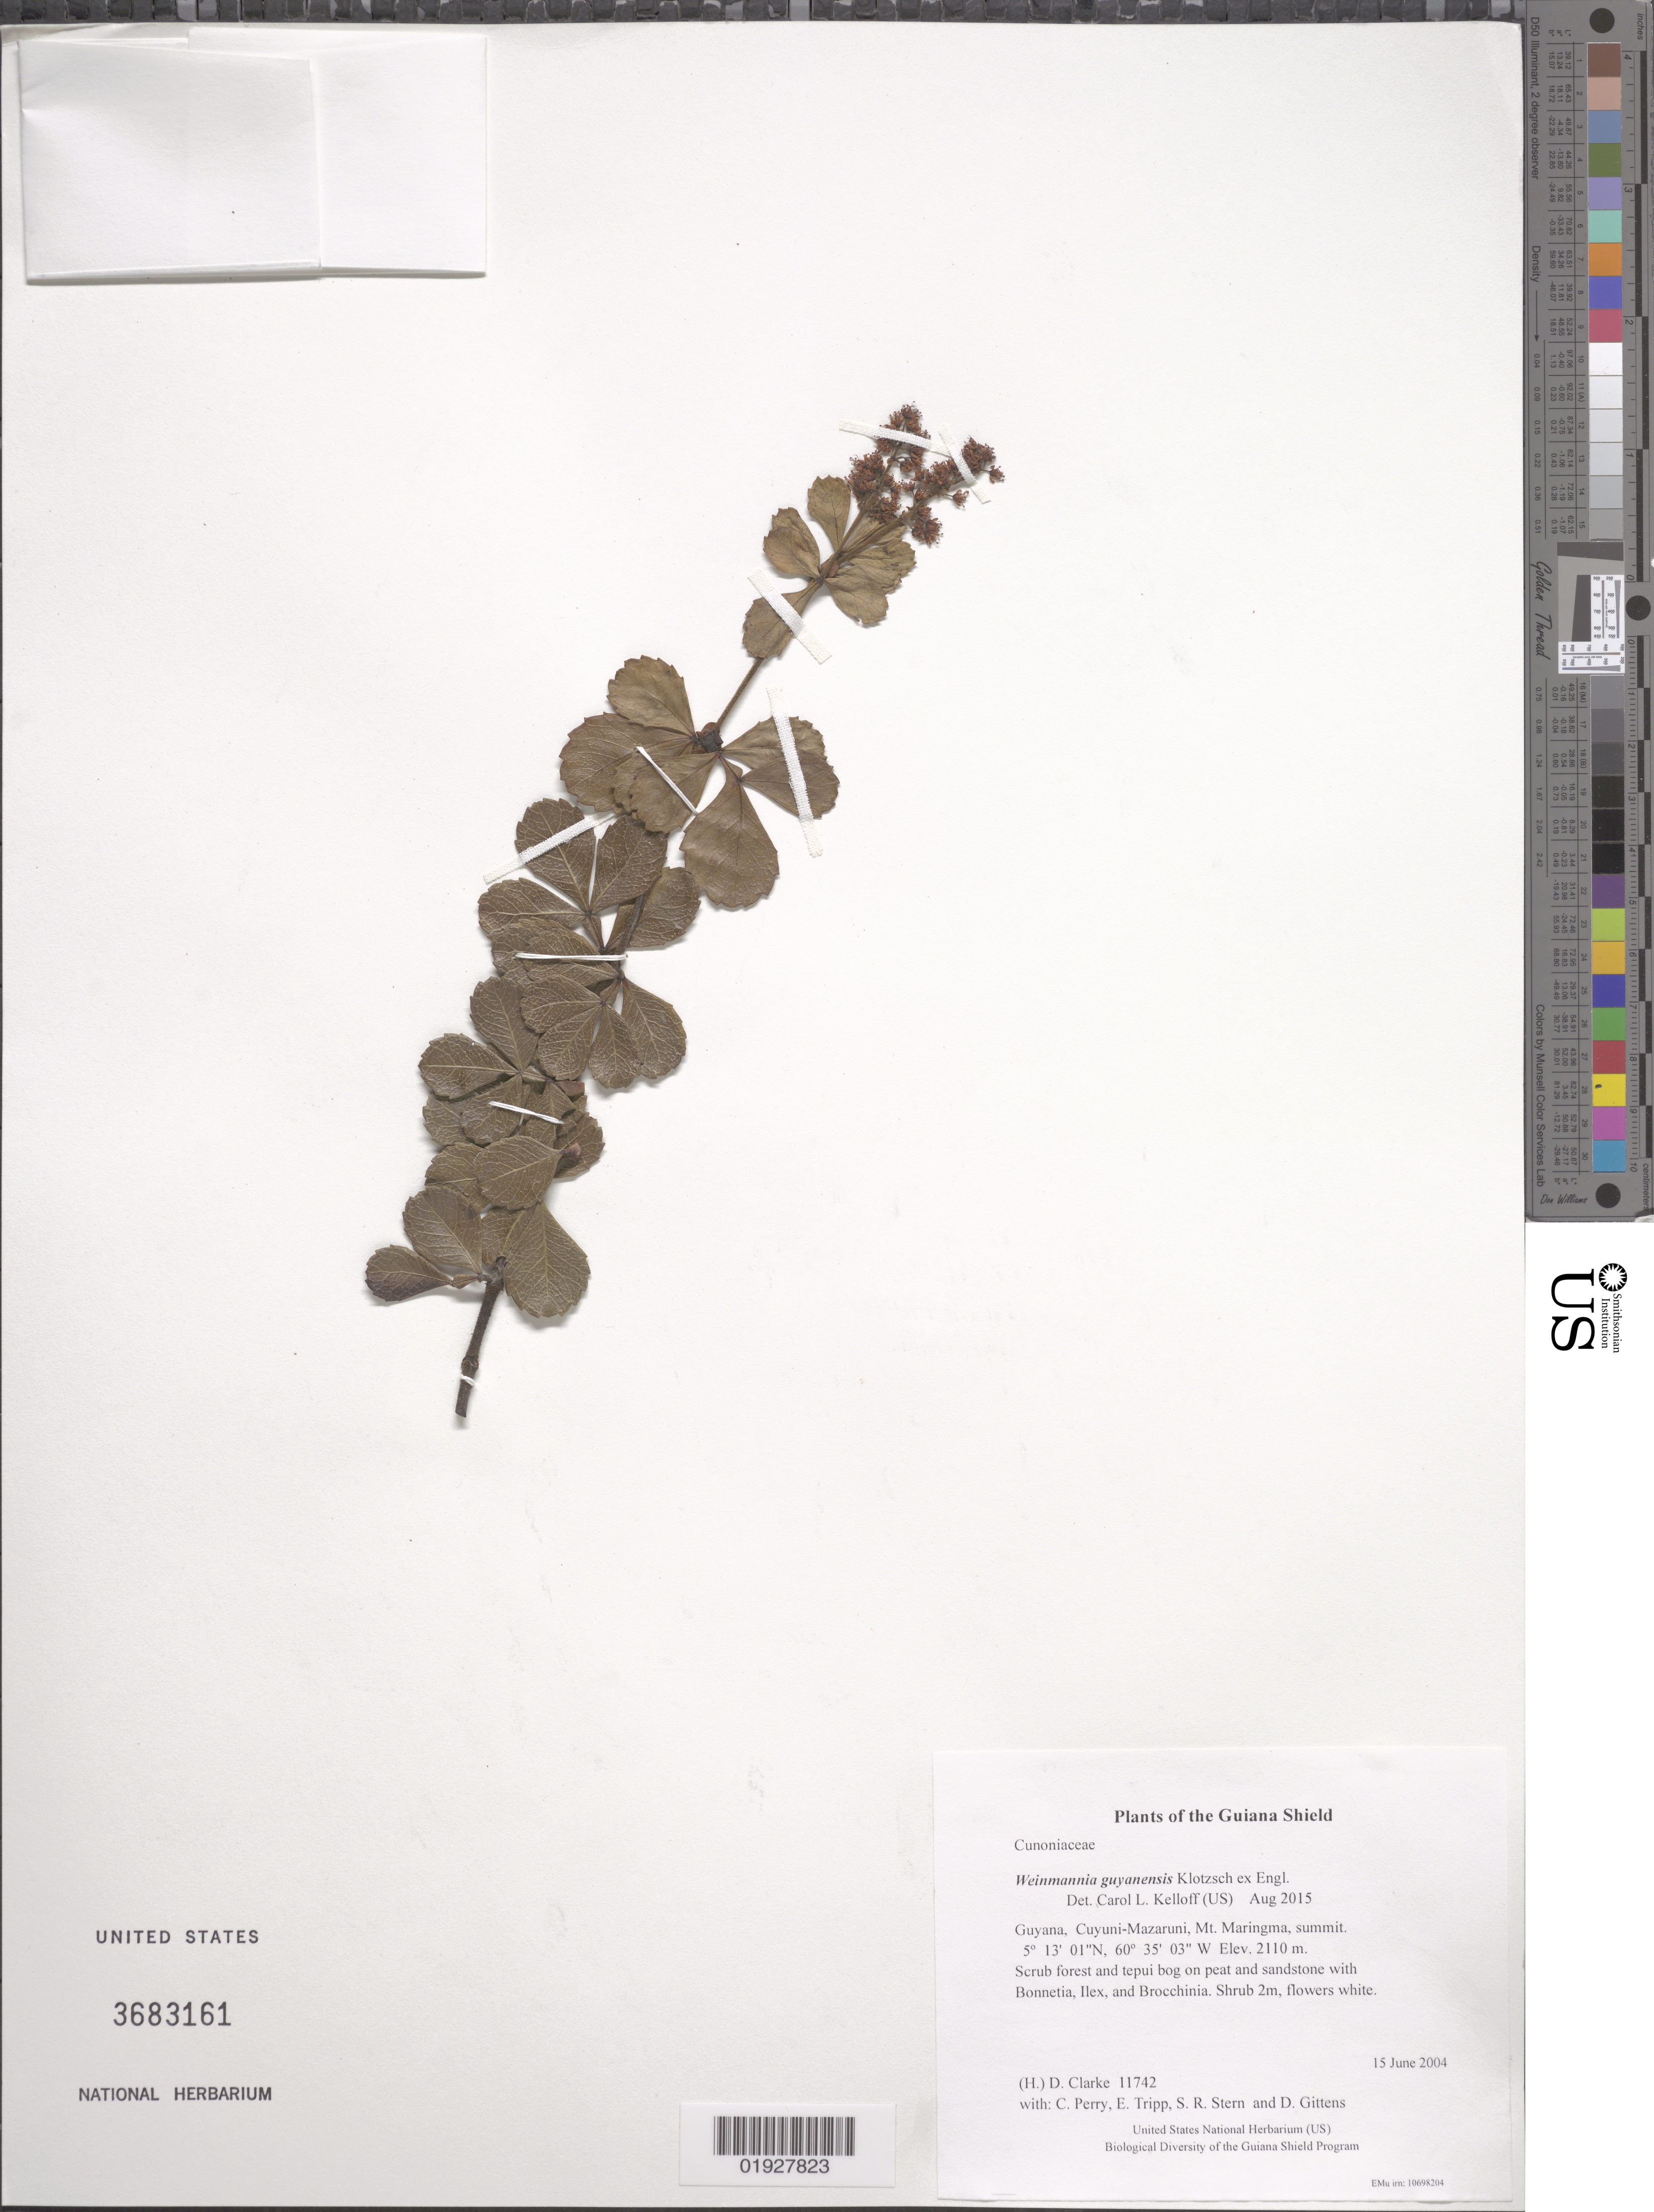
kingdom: Plantae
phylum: Tracheophyta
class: Magnoliopsida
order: Oxalidales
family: Cunoniaceae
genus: Weinmannia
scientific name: Weinmannia guyanensis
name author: Klotzsch ex Engl.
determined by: Kelloff, Carol L., (US), Smithsonian Institution - National Museum of Natural History (UNITED STATES)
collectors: H. D. Clarke, C. Perry, E. Tripp, S. R. Stern & D. Gittens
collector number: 11742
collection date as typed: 15 June 2004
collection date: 2004-06-15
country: Guyana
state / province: Cuyuni-Mazaruni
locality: Mt. Maringma, summit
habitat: Scrub forest and tepui bog on peat and sandstone with Bonnetia, Ilex, and Brocchinia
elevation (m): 2110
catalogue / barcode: US 3683161